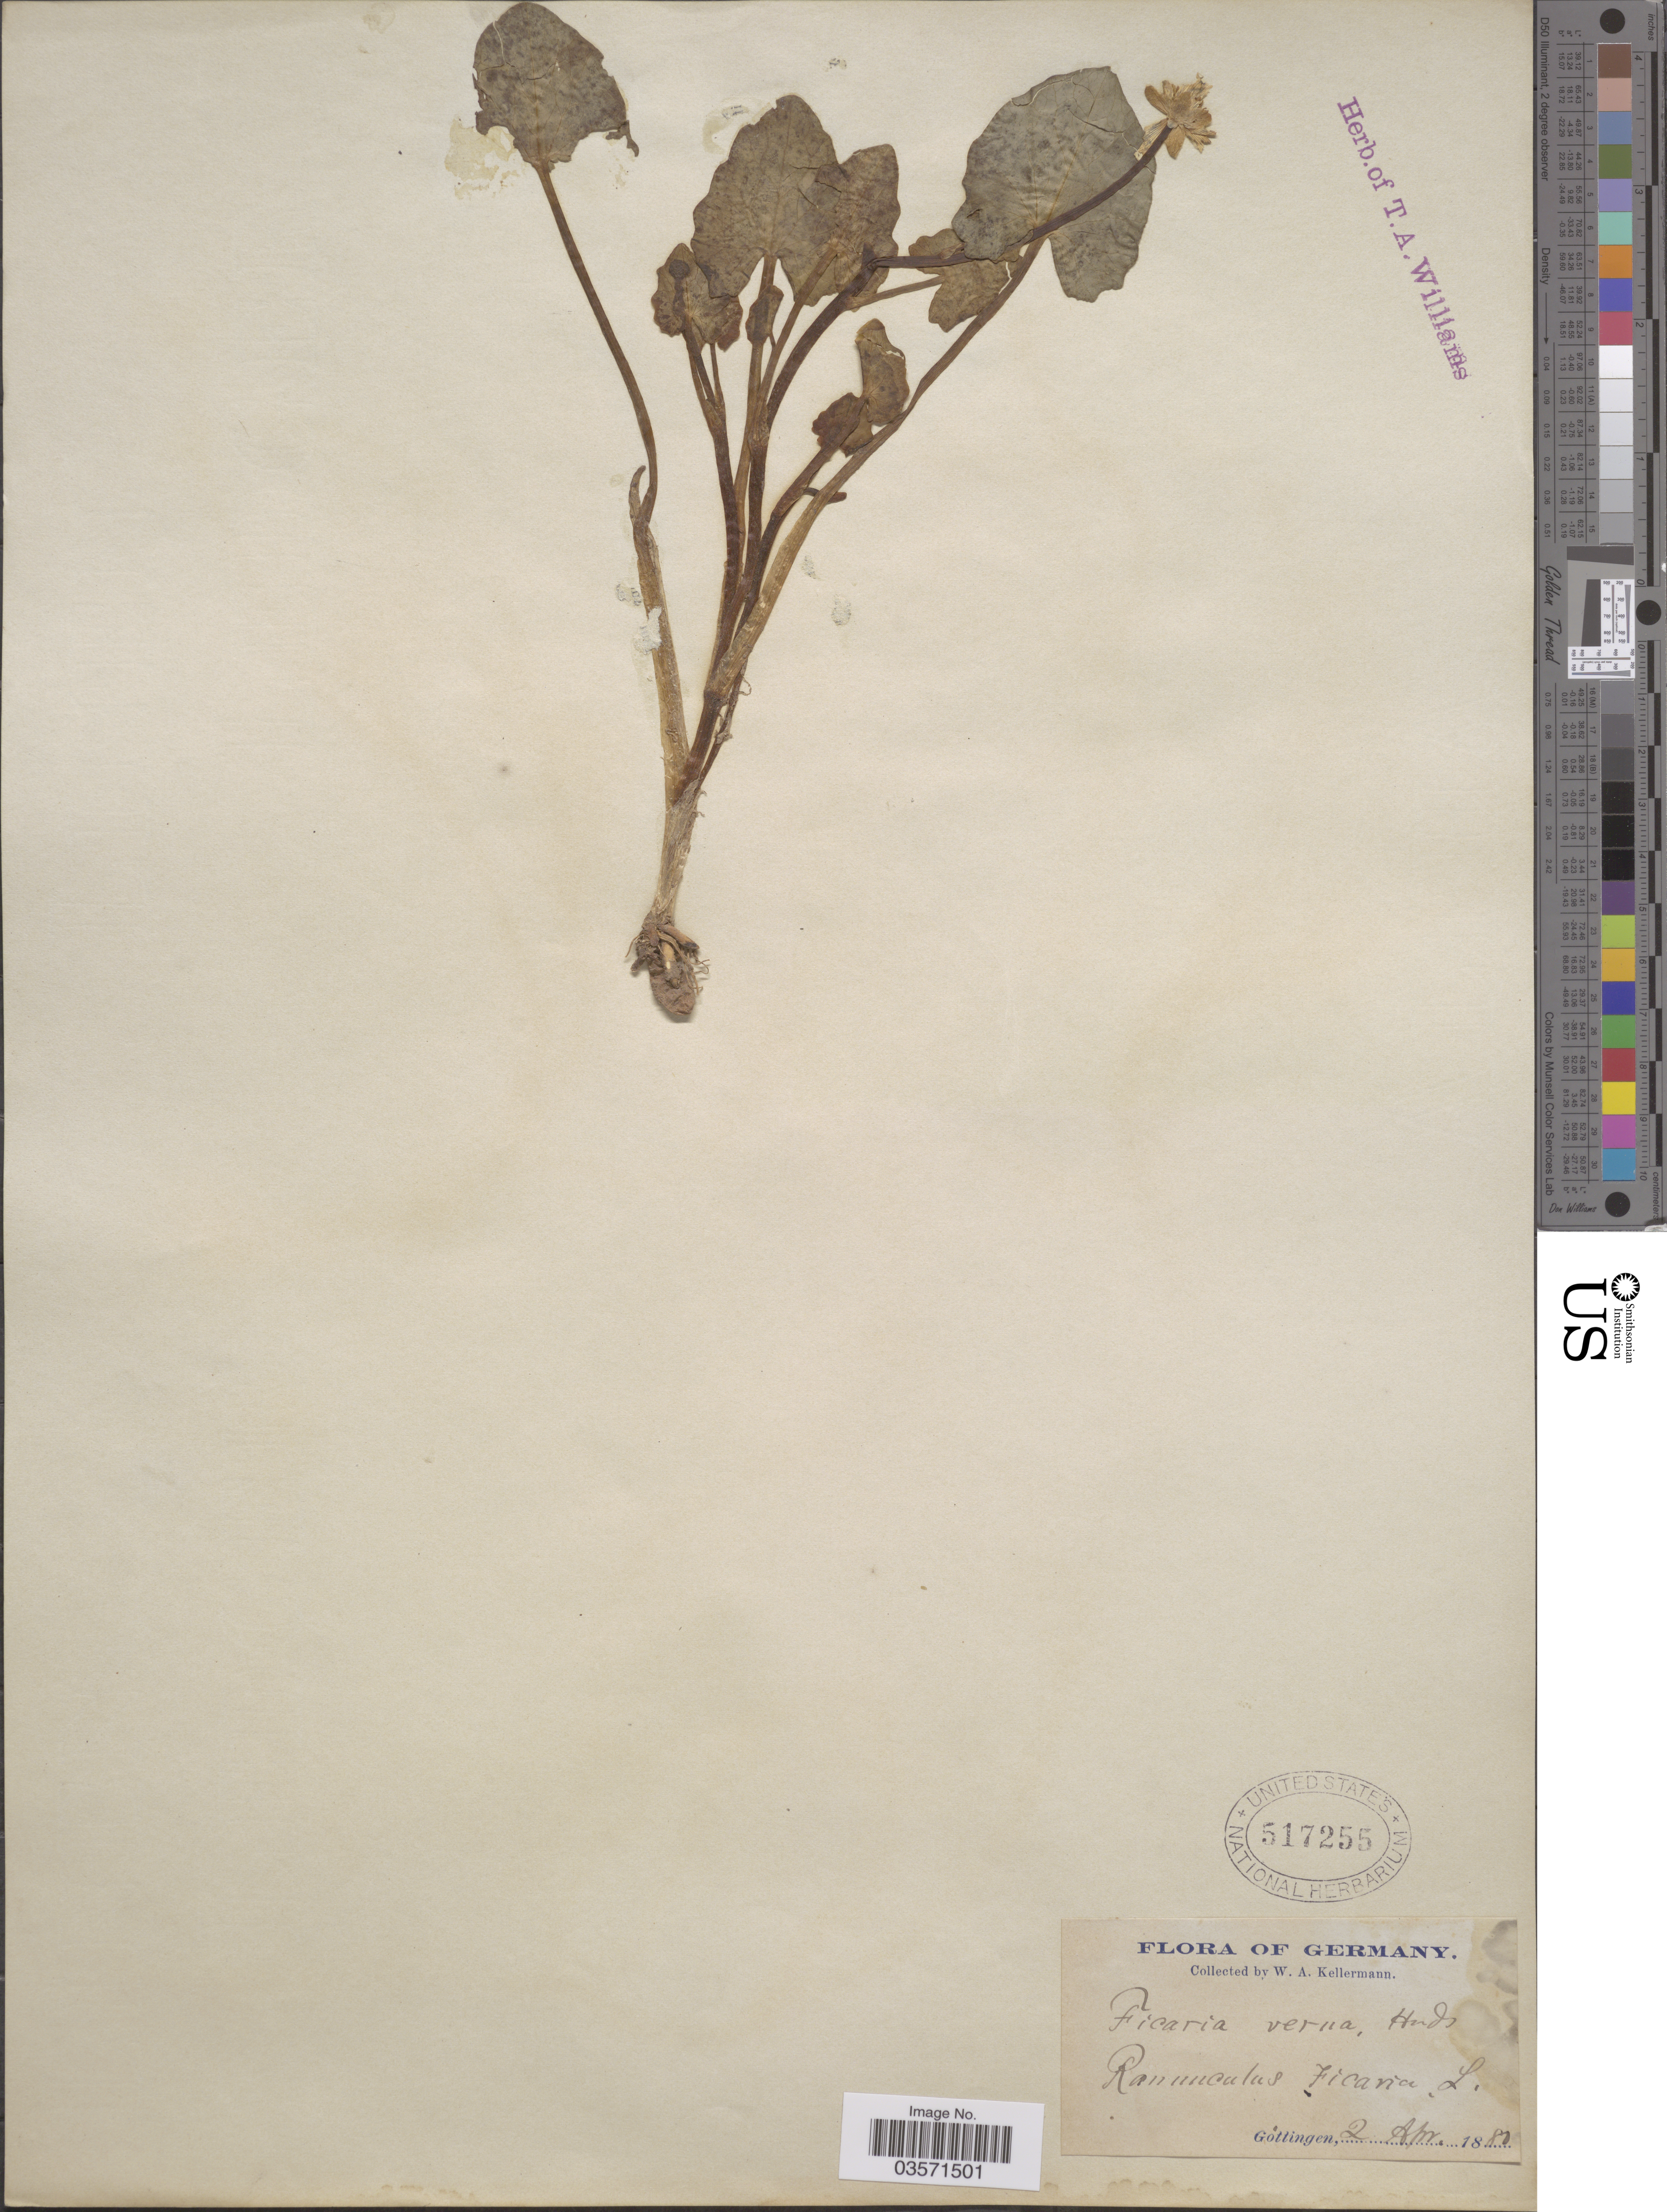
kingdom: Plantae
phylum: Tracheophyta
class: Magnoliopsida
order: Ranunculales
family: Ranunculaceae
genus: Ficaria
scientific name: Ficaria verna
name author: Huds.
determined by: Strong, M. T., (US), Smithsonian Institution - National Museum of Natural History (UNITED STATES)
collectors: W. Kellerman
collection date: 1880-04-02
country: Germany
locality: Gottingen.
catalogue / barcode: US 517255